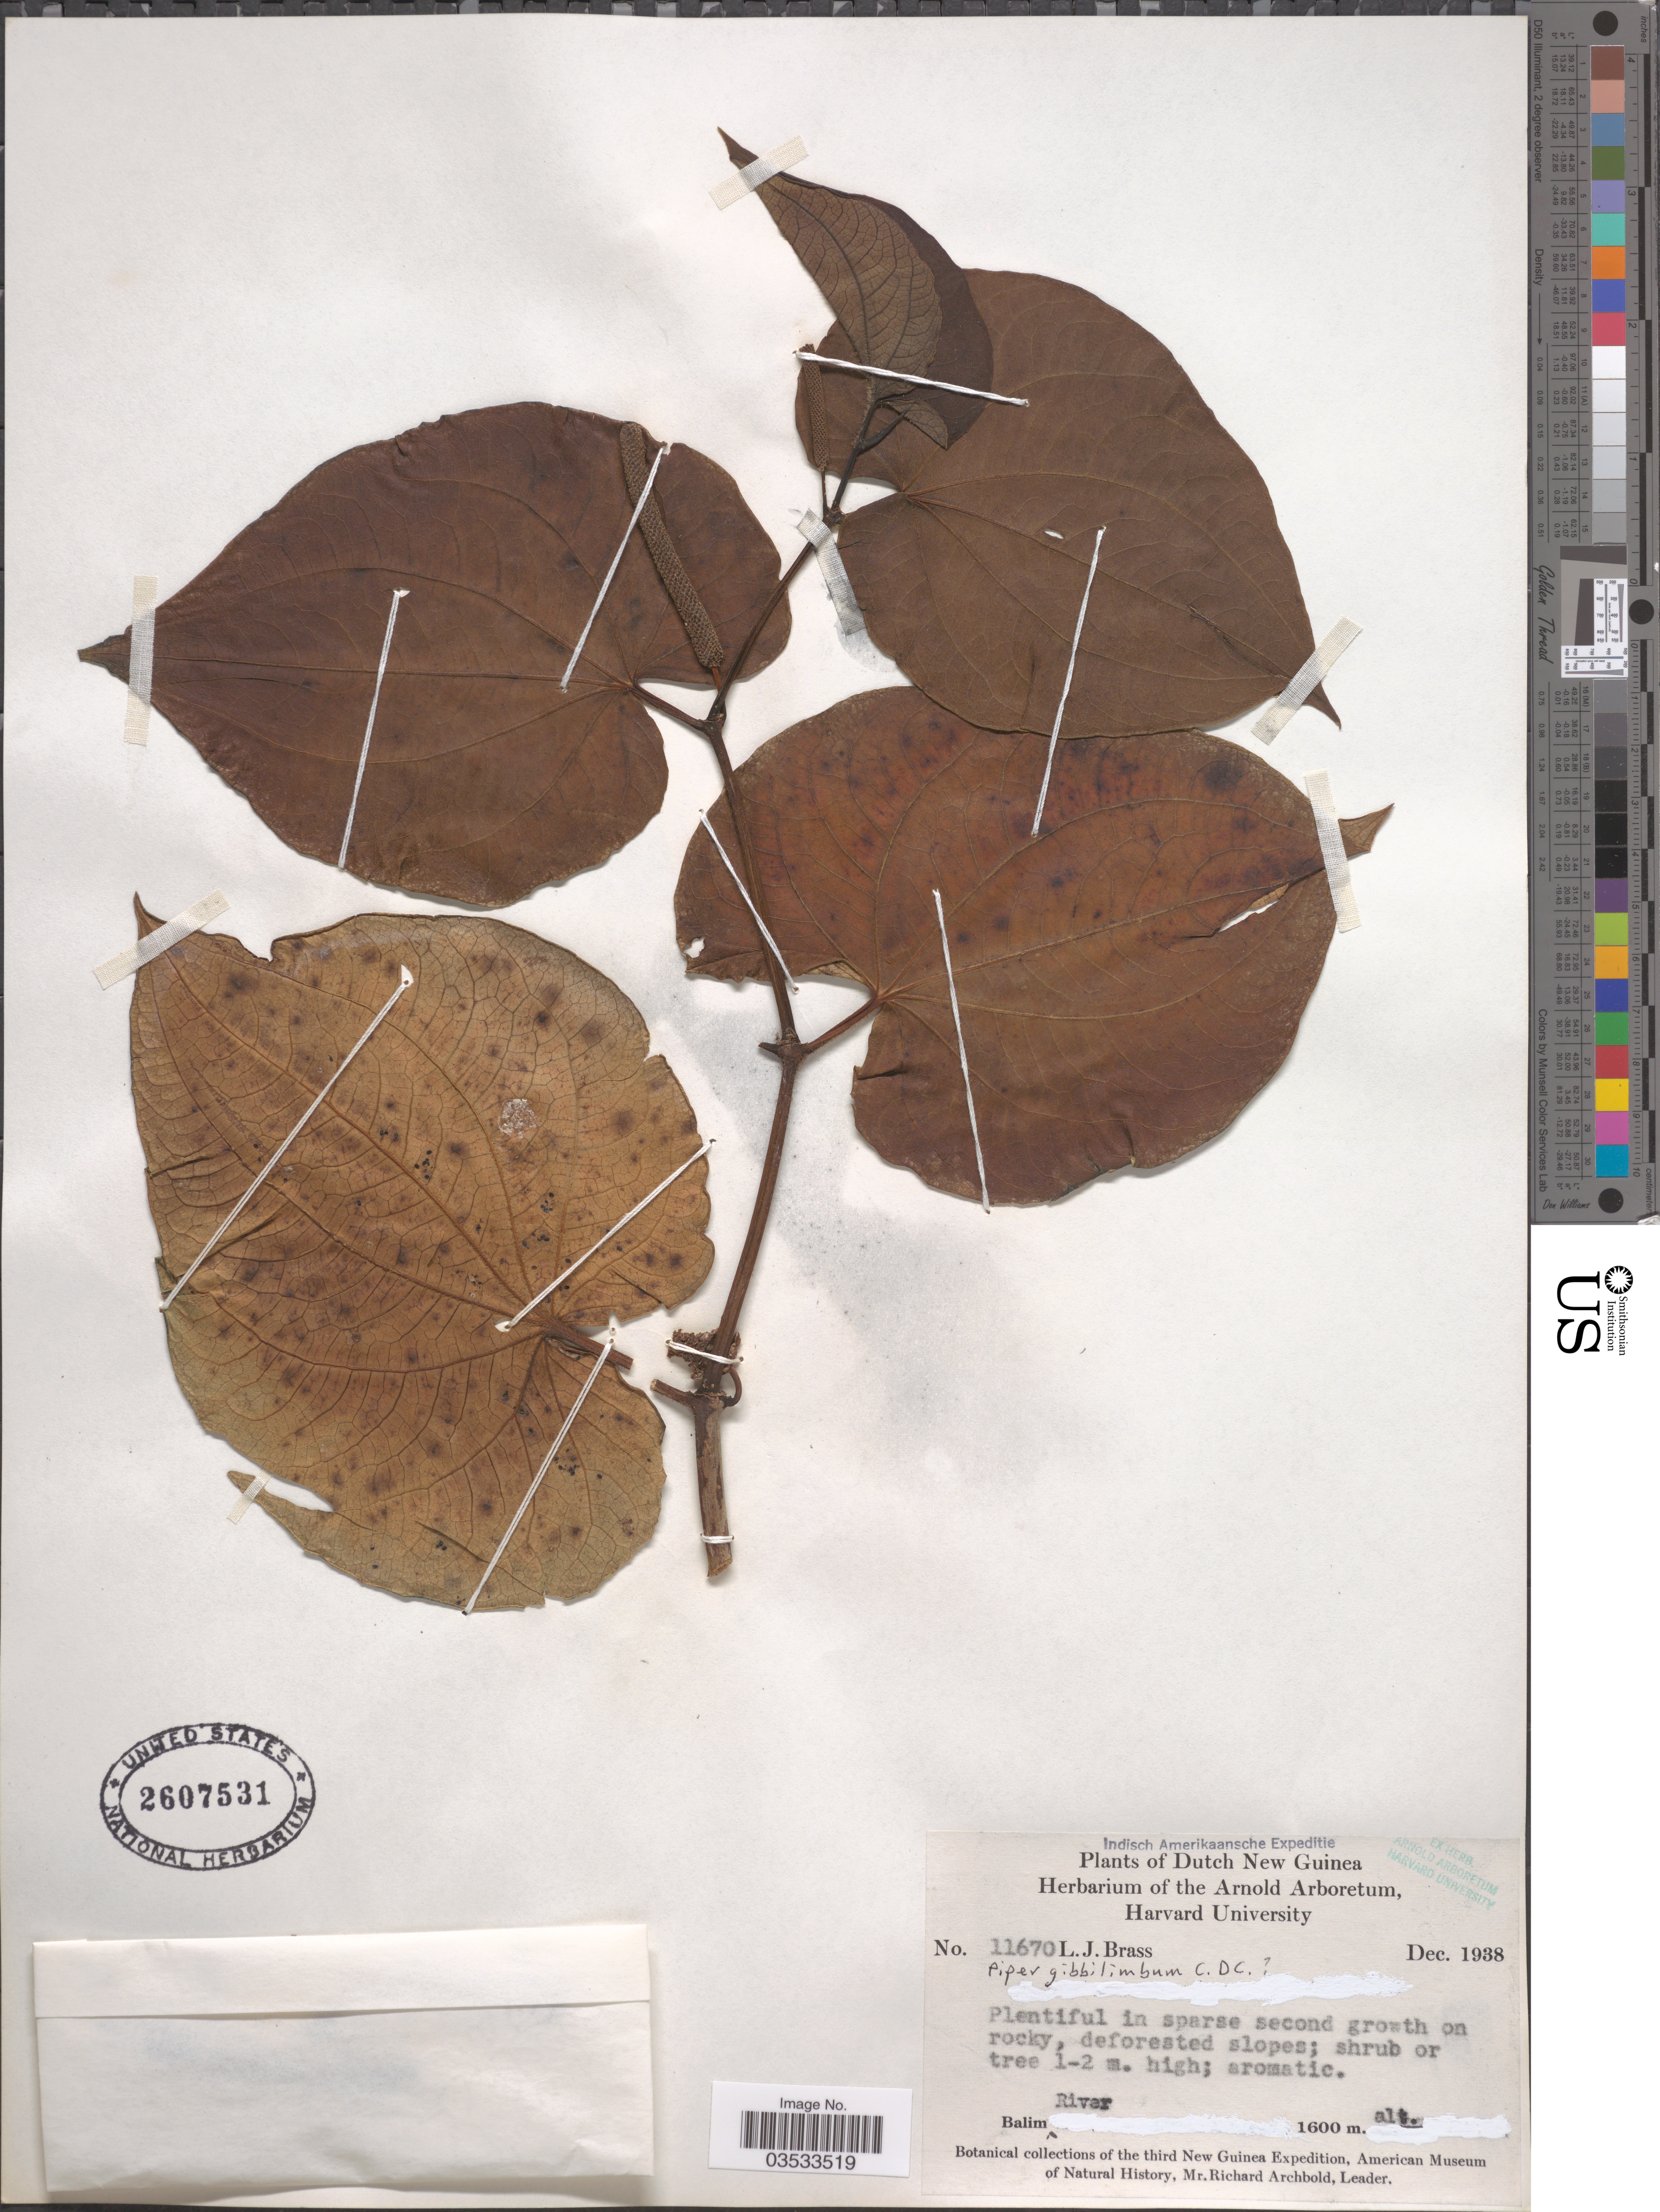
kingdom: Plantae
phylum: Tracheophyta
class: Magnoliopsida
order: Piperales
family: Piperaceae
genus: Piper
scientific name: Piper gibbilimbum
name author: C. DC.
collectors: L. J. Brass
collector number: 11670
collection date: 1938-12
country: Indonesia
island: New Guinea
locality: Dutch New Guinea. Balim River.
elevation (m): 1600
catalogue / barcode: US 2607531